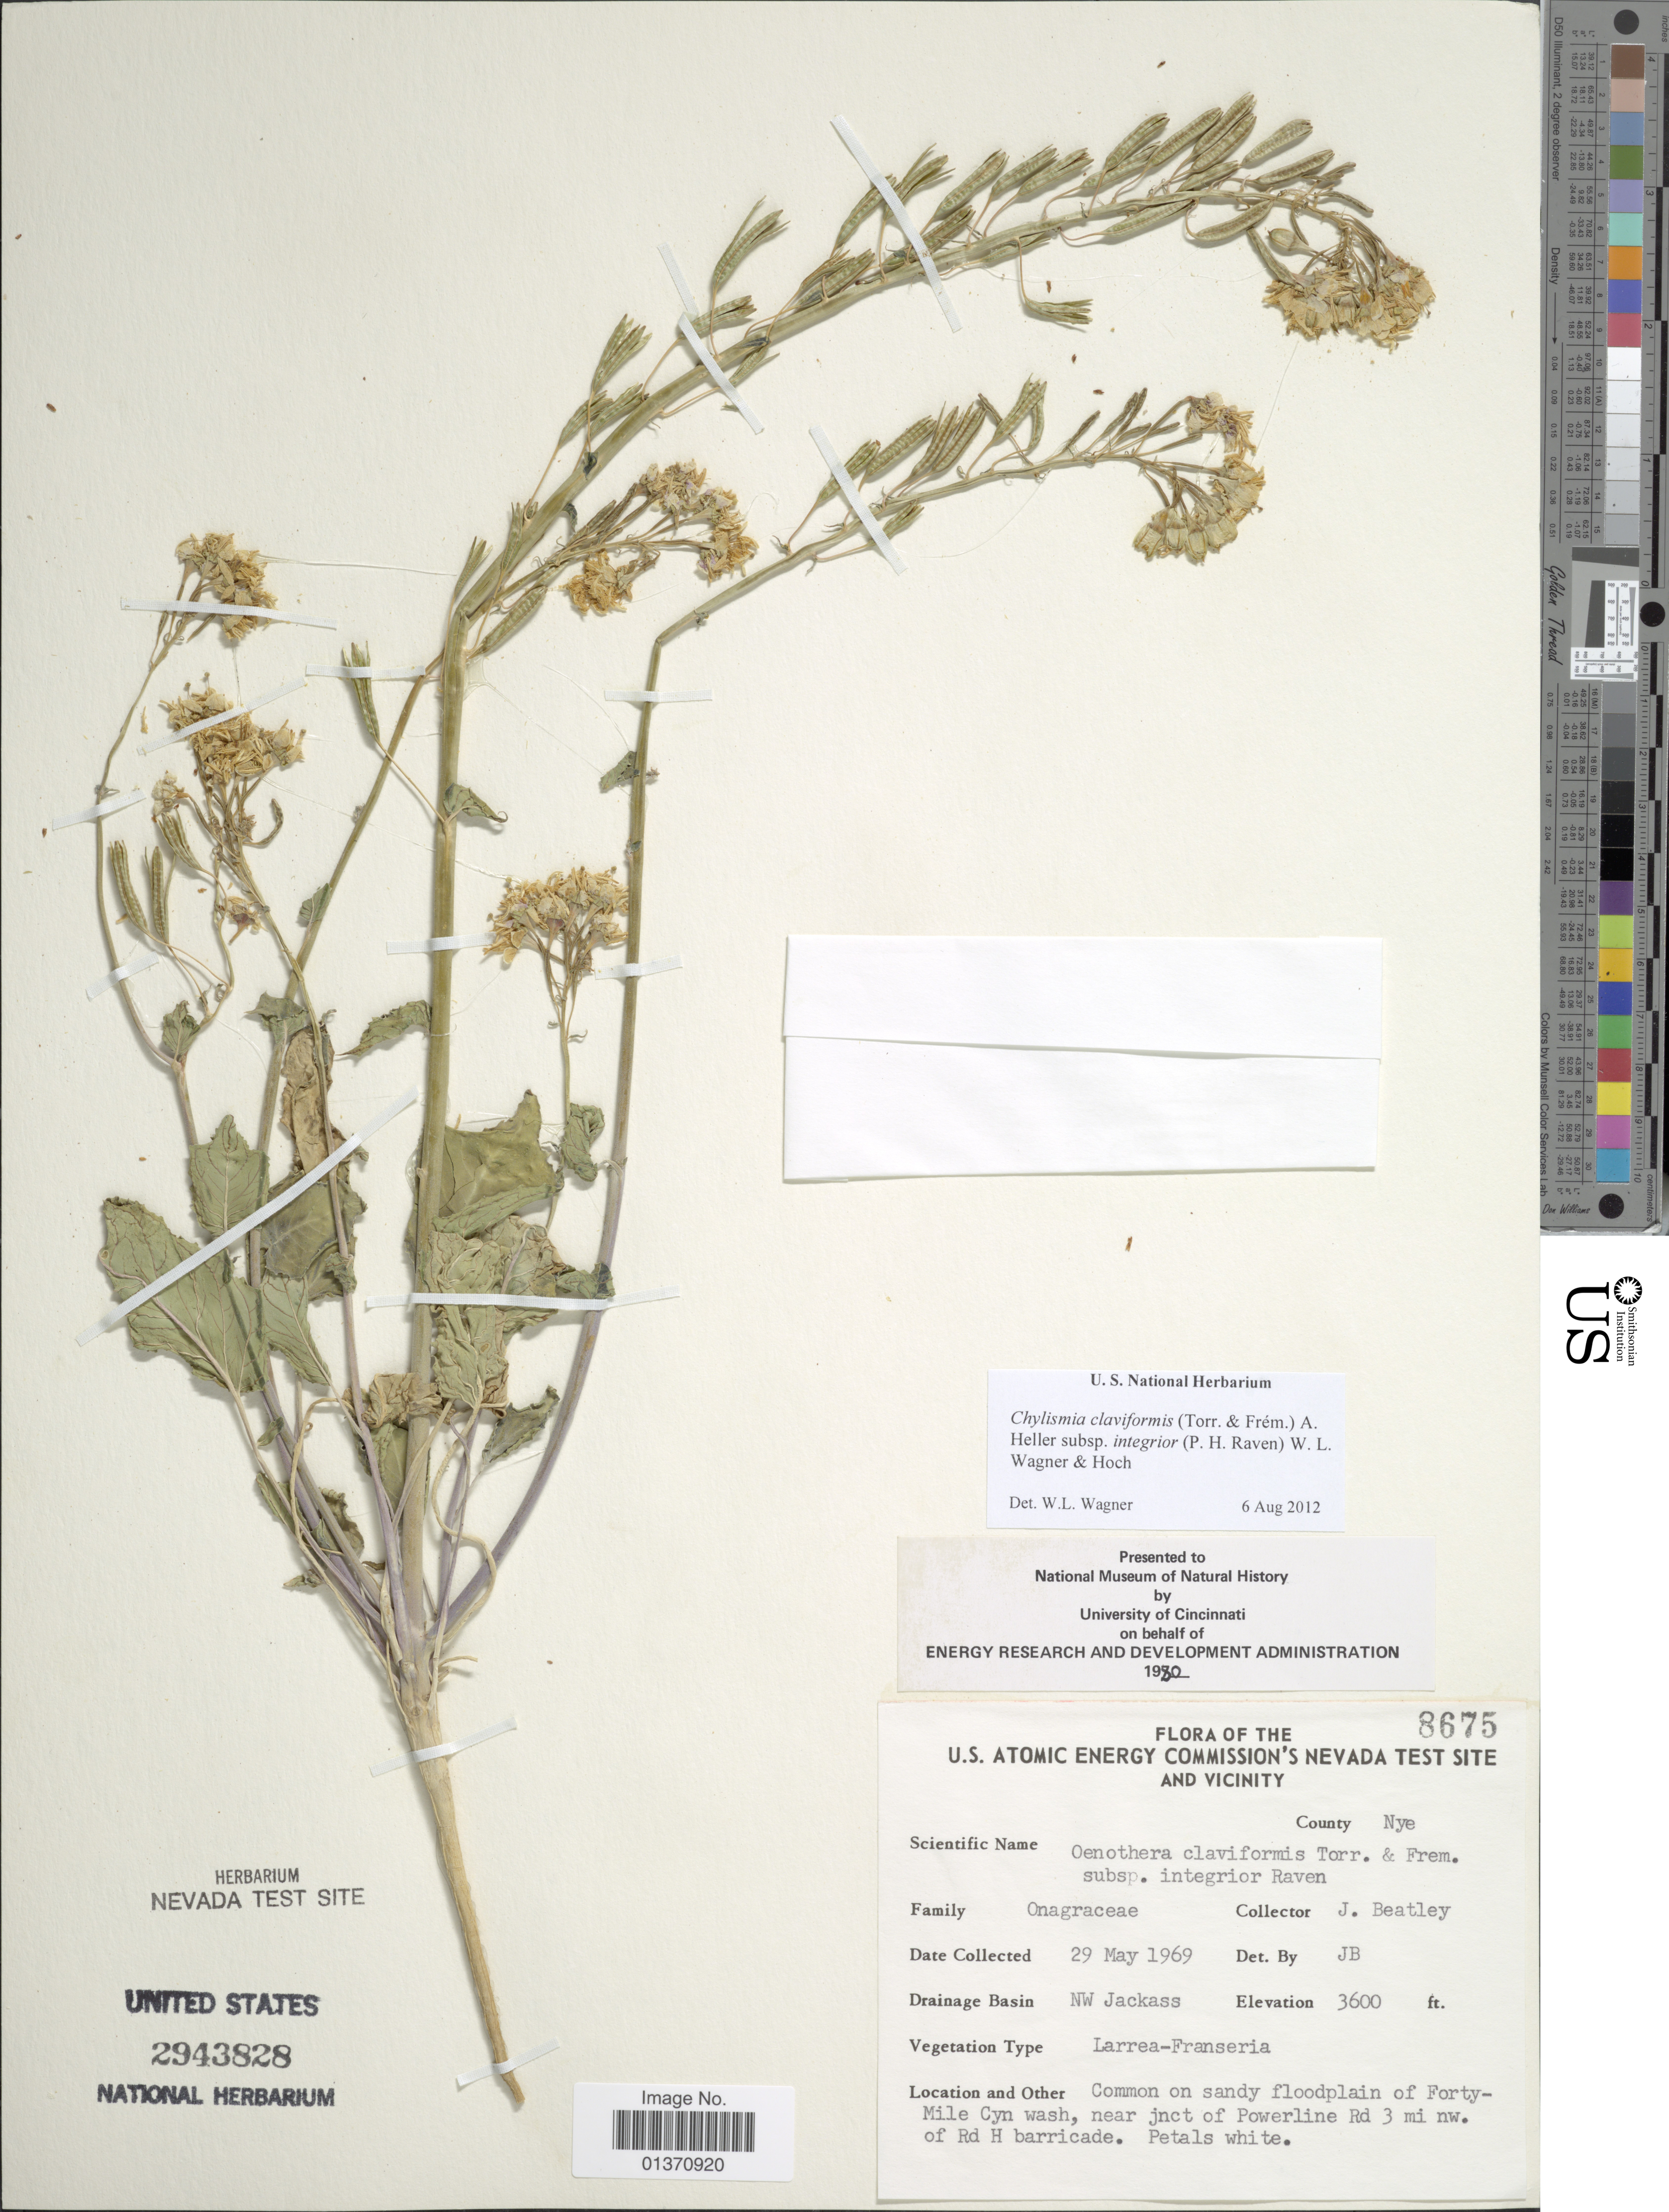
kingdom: Plantae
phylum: Tracheophyta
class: Magnoliopsida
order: Myrtales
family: Onagraceae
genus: Chylismia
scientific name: Chylismia claviformis subsp. integrior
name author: (P.H. Raven) W.L. Wagner & Hoch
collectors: J. C. Beatley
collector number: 8675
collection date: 1969-05-29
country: United States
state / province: Nevada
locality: U. S. Atomic Energy Commission's Nevada Test Site and Vicinity, NW Jackass, sandy flootplain of Forty-Mile Cyn wash, near jnct of Powerline Rd 3 mi nw. of Rd H barricade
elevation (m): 1097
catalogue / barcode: US 2943828